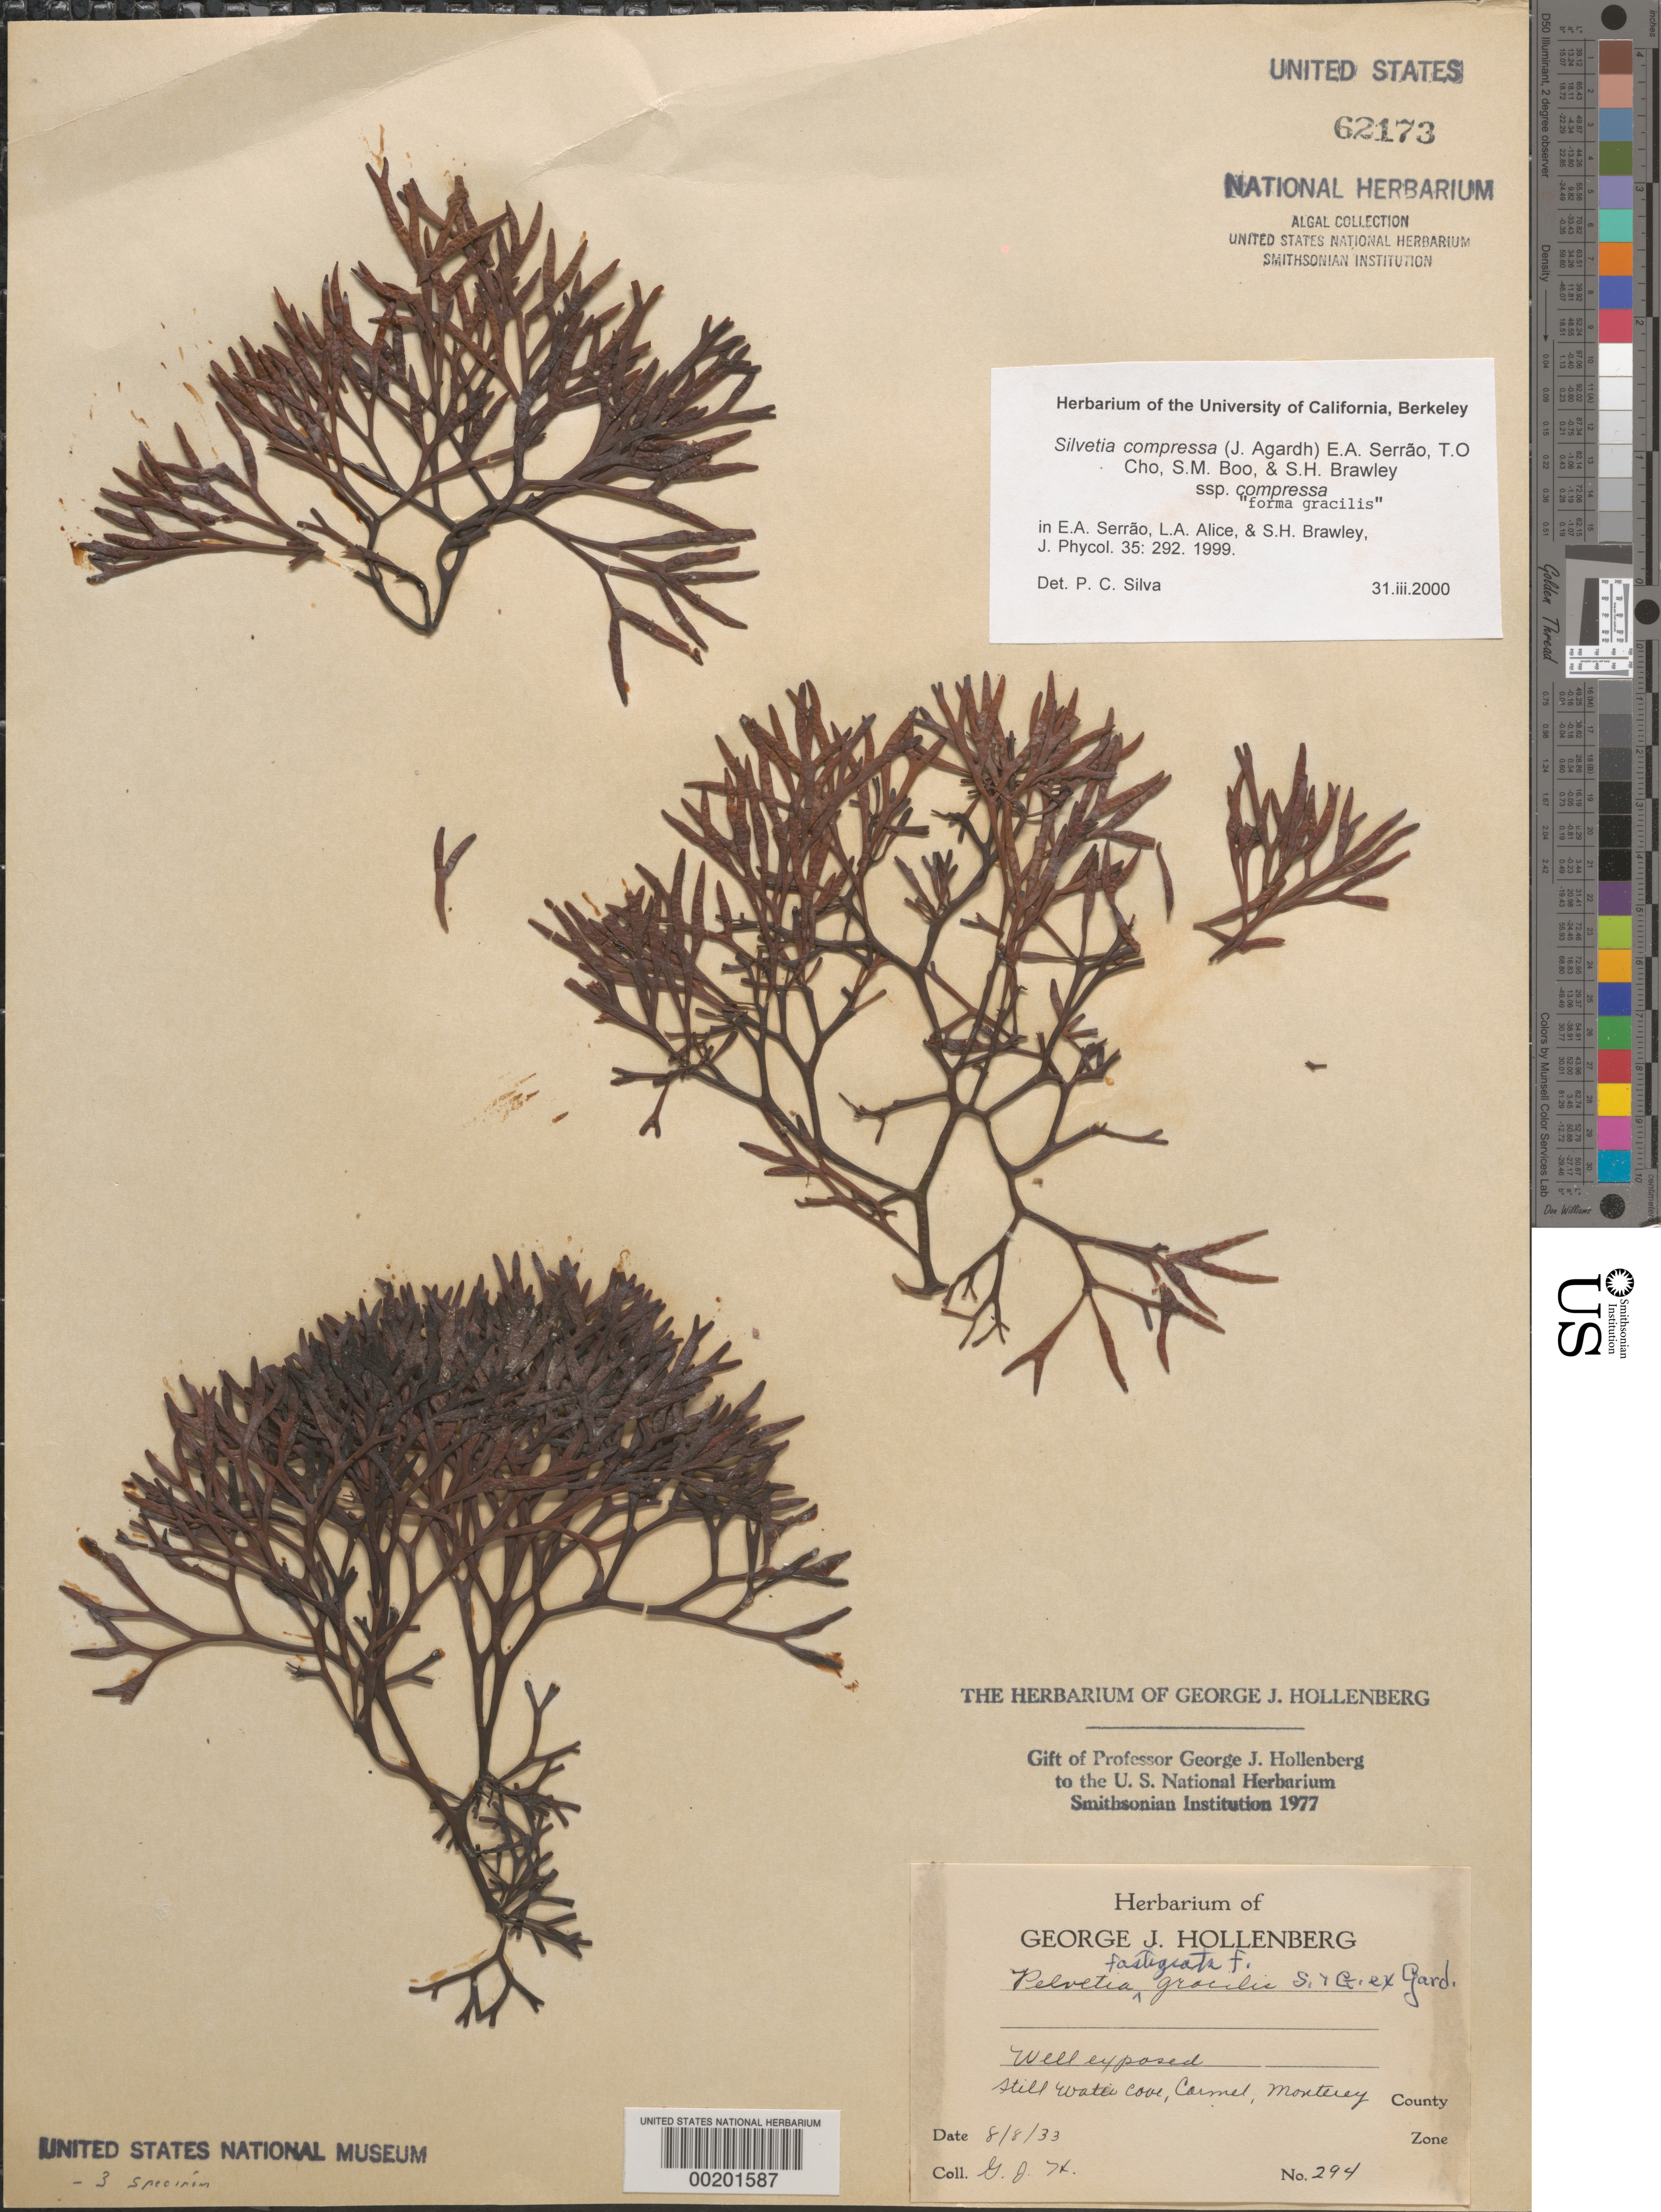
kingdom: Chromista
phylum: Ochrophyta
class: Phaeophyceae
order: Fucales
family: Fucaceae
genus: Silvetia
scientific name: Silvetia compressa subsp. compressa f. gracilis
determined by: Silva, P. C.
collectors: G. Hollenberg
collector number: GJH 294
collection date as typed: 08 Aug 1933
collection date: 1933-08-08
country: United States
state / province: California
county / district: Monterey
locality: Stillwater Cove, Carmel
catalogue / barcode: US 62173